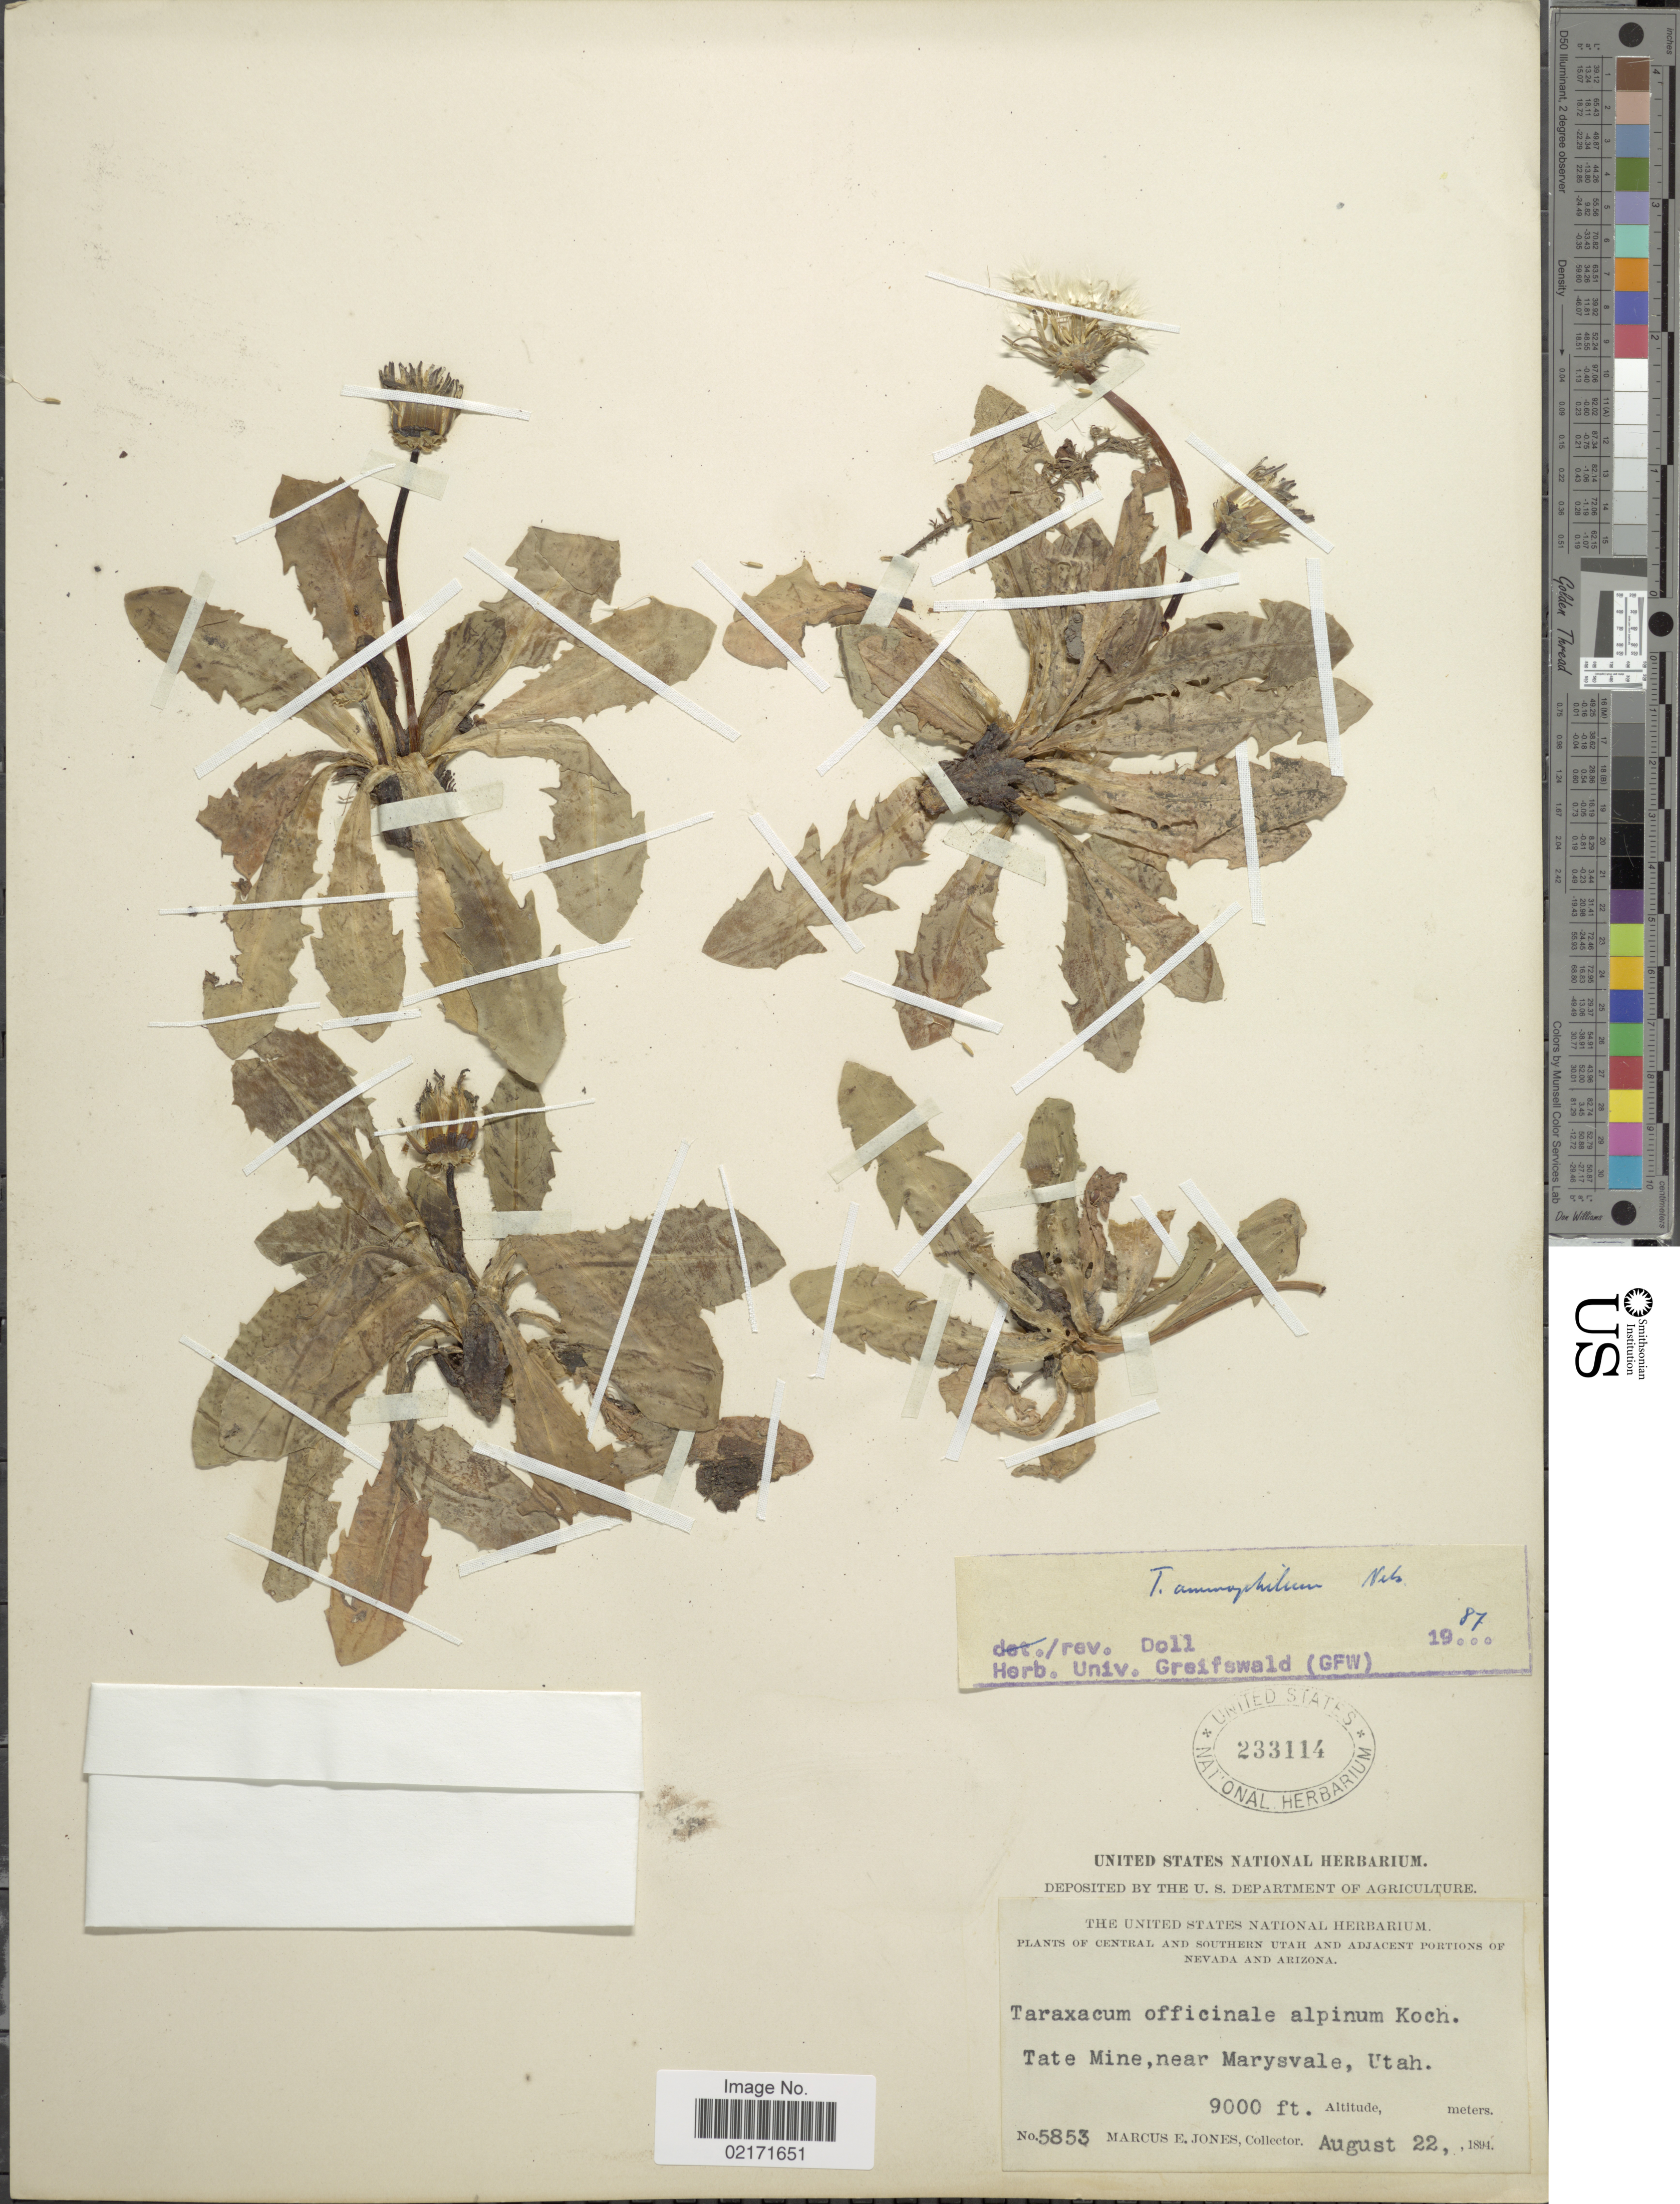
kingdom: Plantae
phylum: Tracheophyta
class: Magnoliopsida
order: Asterales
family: Asteraceae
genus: Taraxacum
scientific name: Taraxacum ammophilum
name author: Greene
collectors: M. E. Jones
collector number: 5853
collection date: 1894-08-22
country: United States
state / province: Utah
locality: Tate Mine, near Marysvale, Utah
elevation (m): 2743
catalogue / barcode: US 233114